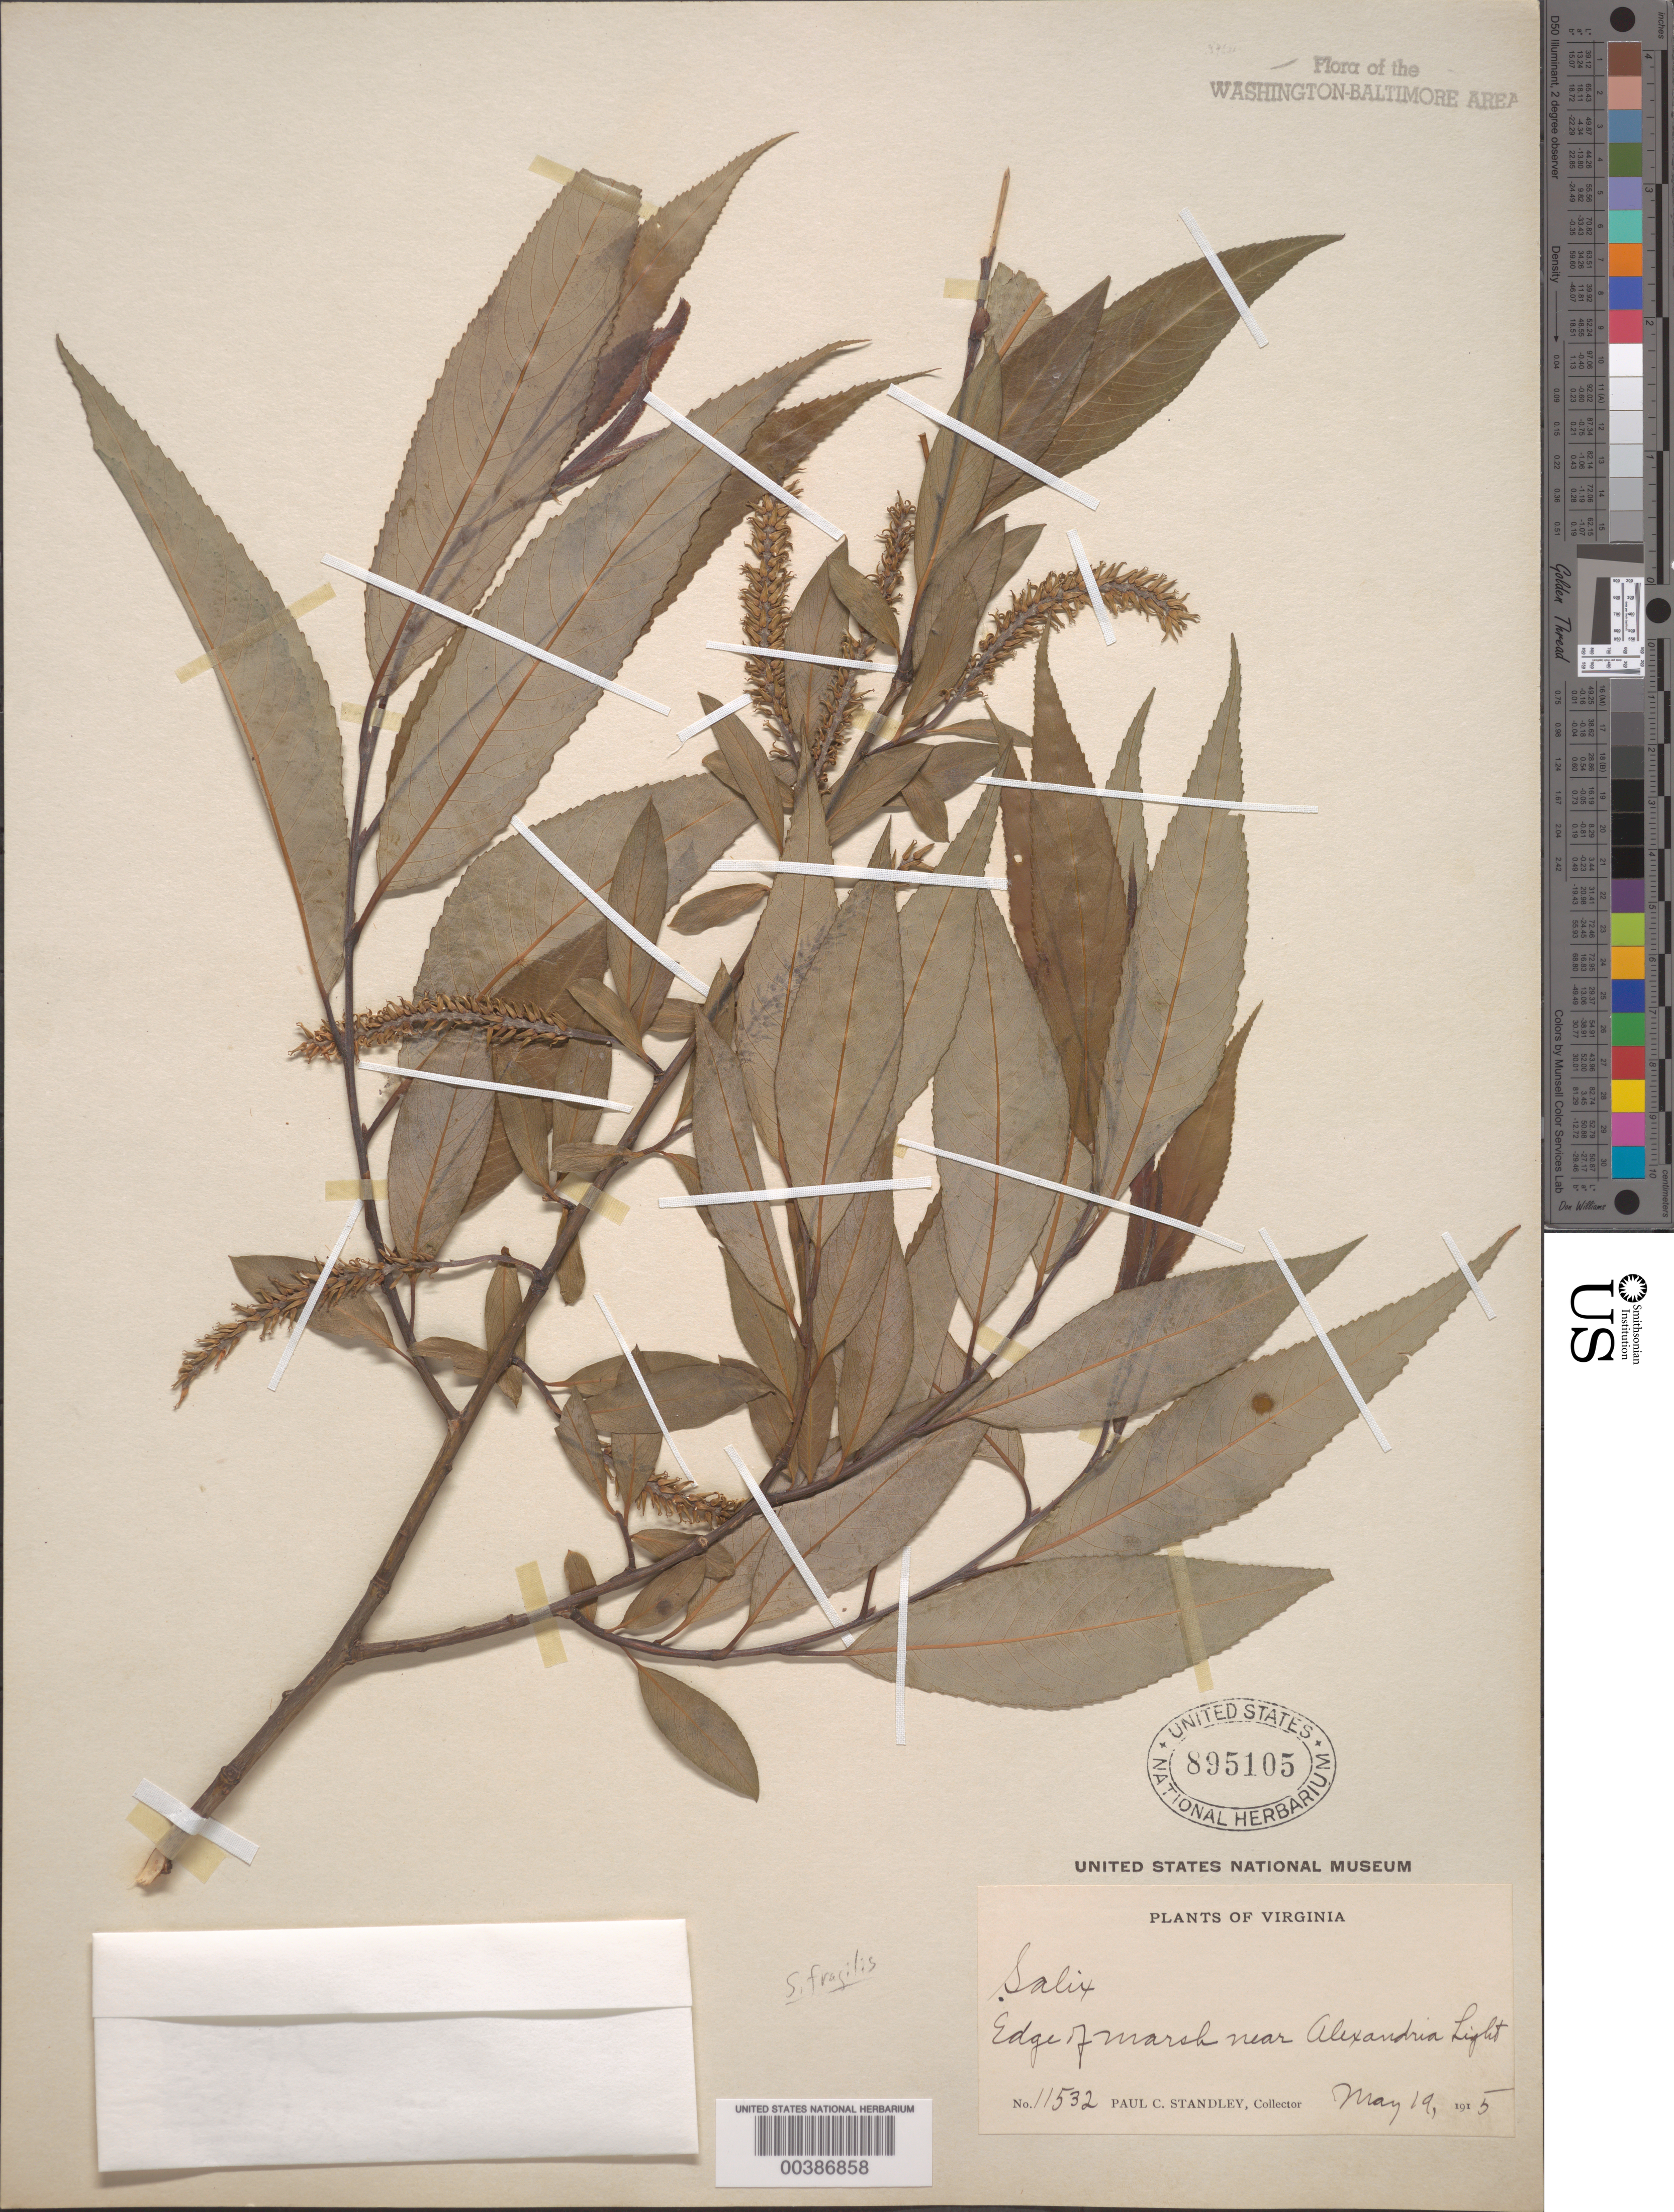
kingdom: Plantae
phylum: Tracheophyta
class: Magnoliopsida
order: Malpighiales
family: Salicaceae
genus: Salix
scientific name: Salix fragilis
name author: L.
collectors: P. C. Standley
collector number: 11532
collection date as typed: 19 May 1915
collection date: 1915-05-19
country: United States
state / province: Virginia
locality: Marsh, Alexandria Light vicinity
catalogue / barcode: US 895105